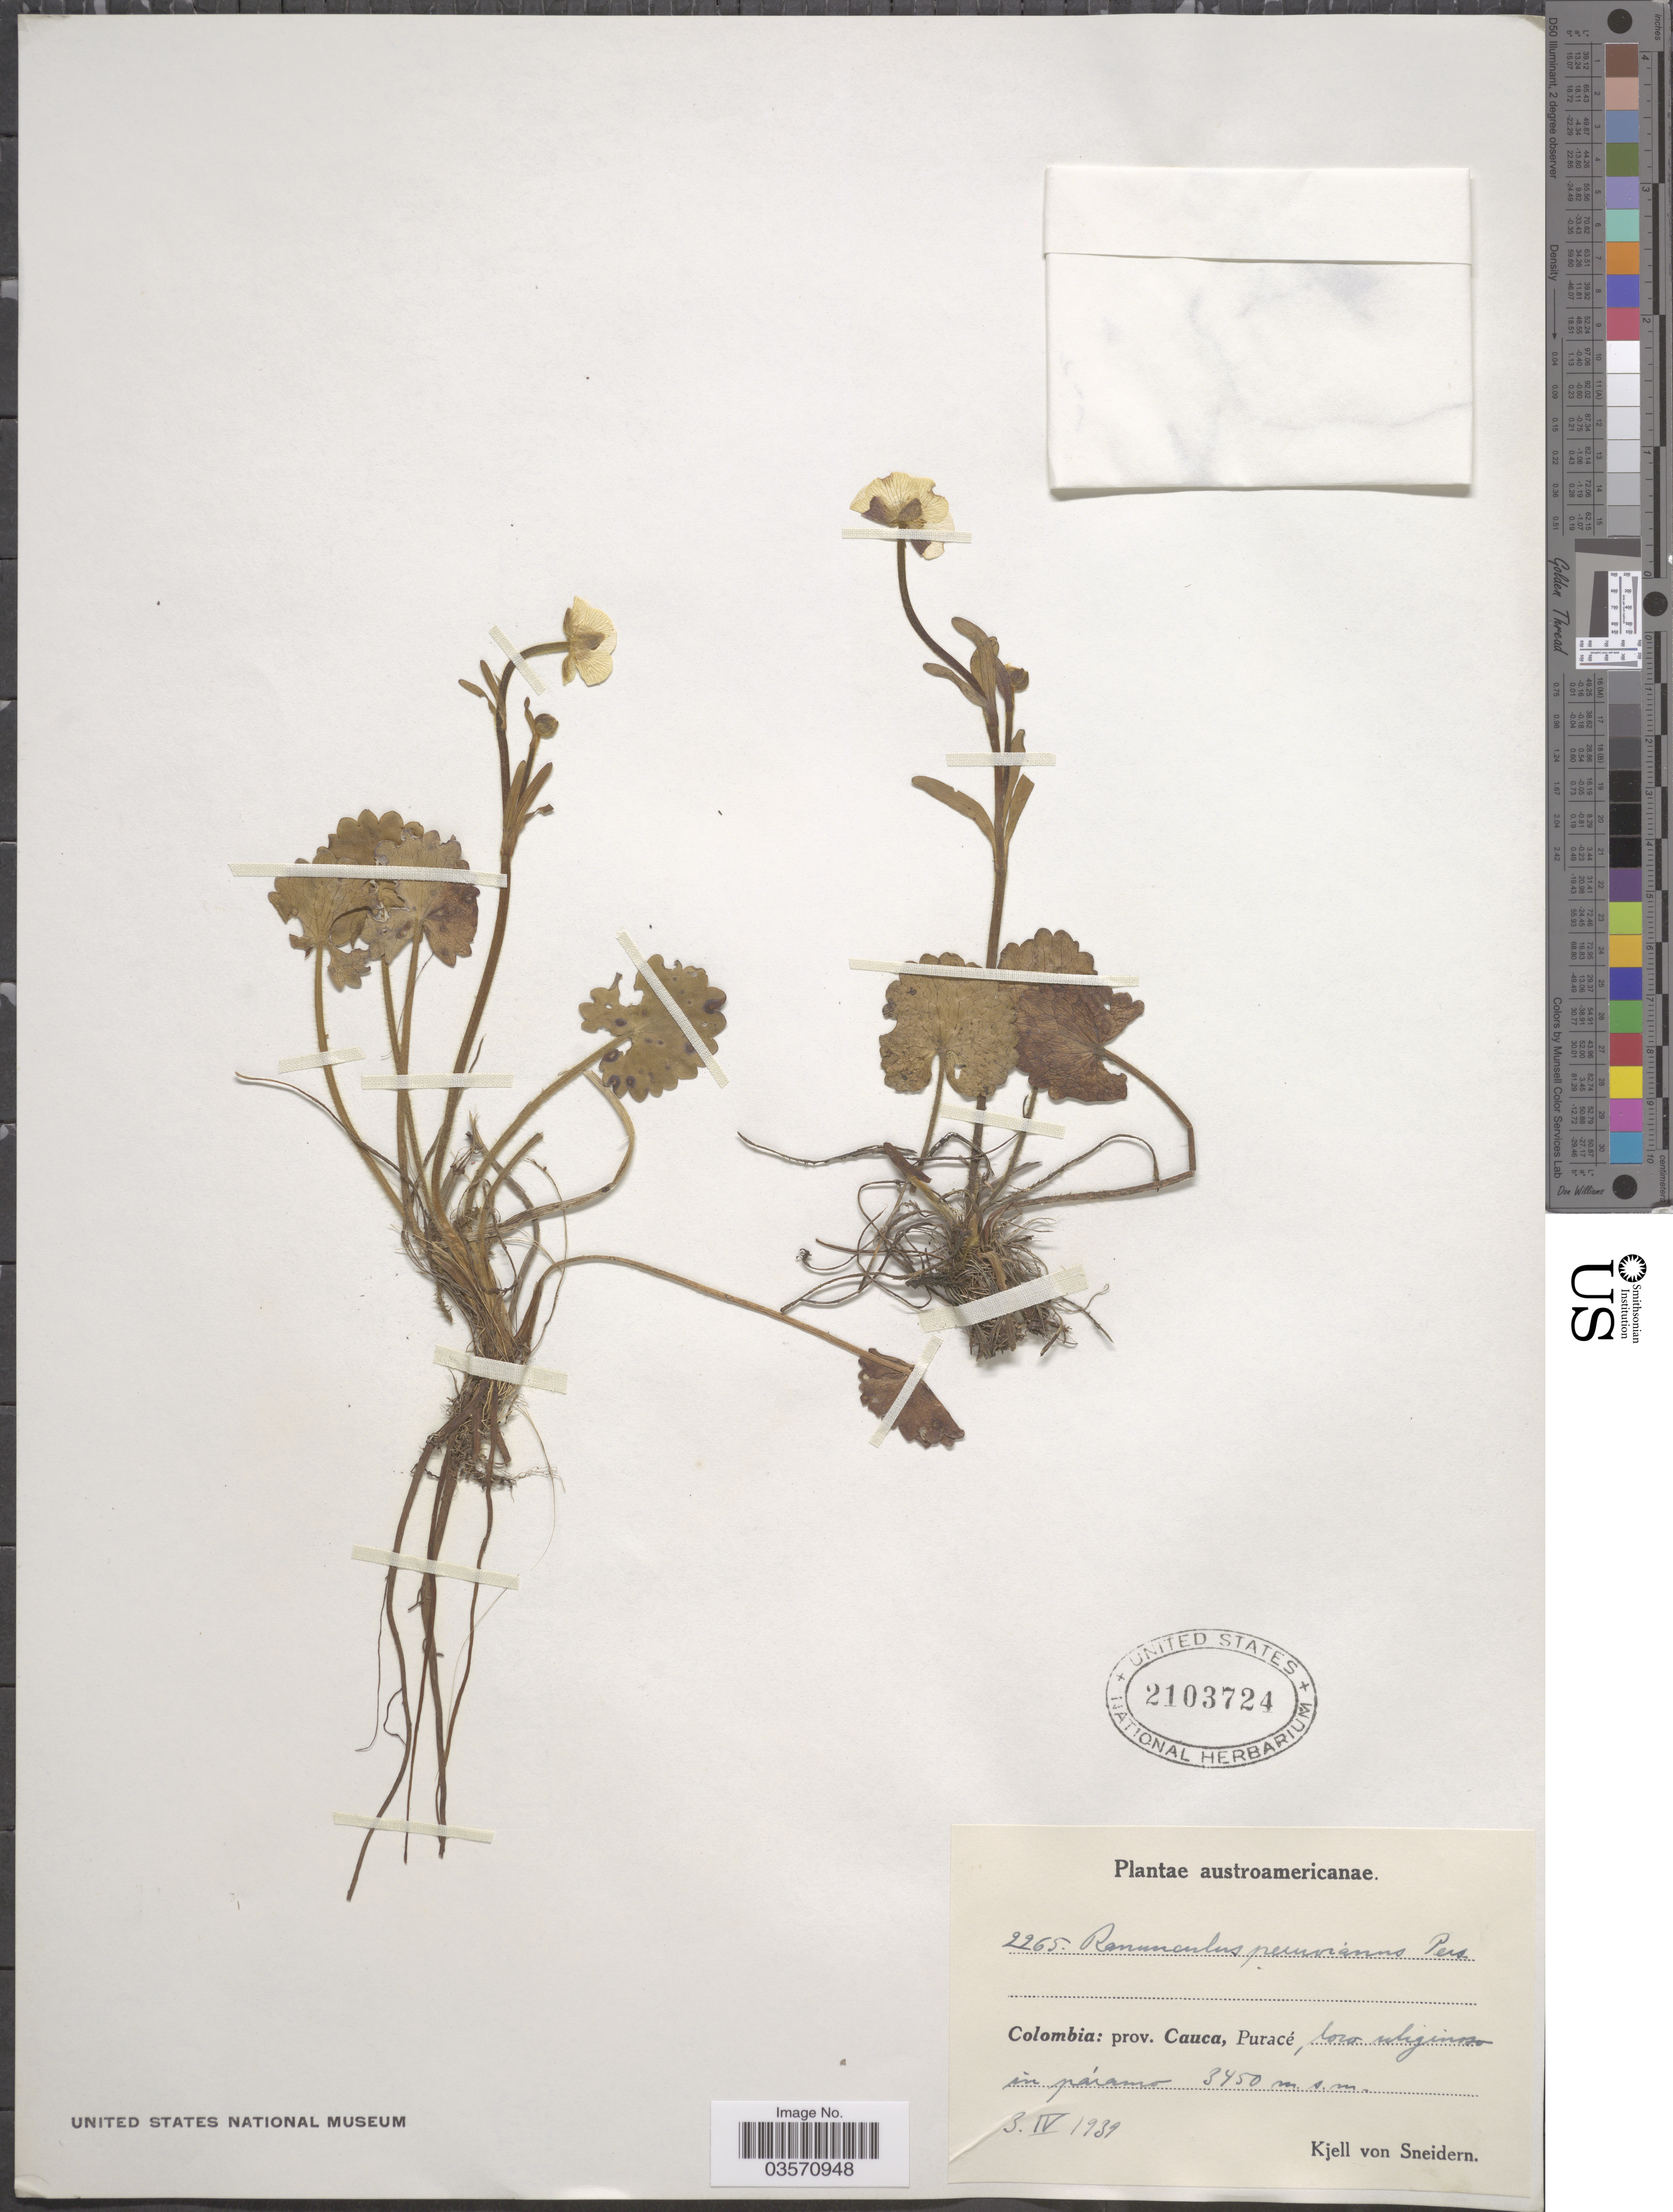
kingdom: Plantae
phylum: Tracheophyta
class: Magnoliopsida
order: Ranunculales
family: Ranunculaceae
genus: Ranunculus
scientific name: Ranunculus peruvianus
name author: Pers.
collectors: K. von Sneidern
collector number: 2265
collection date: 1939-04-03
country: Colombia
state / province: Cauca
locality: Puracé.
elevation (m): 3450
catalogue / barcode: US 2103724